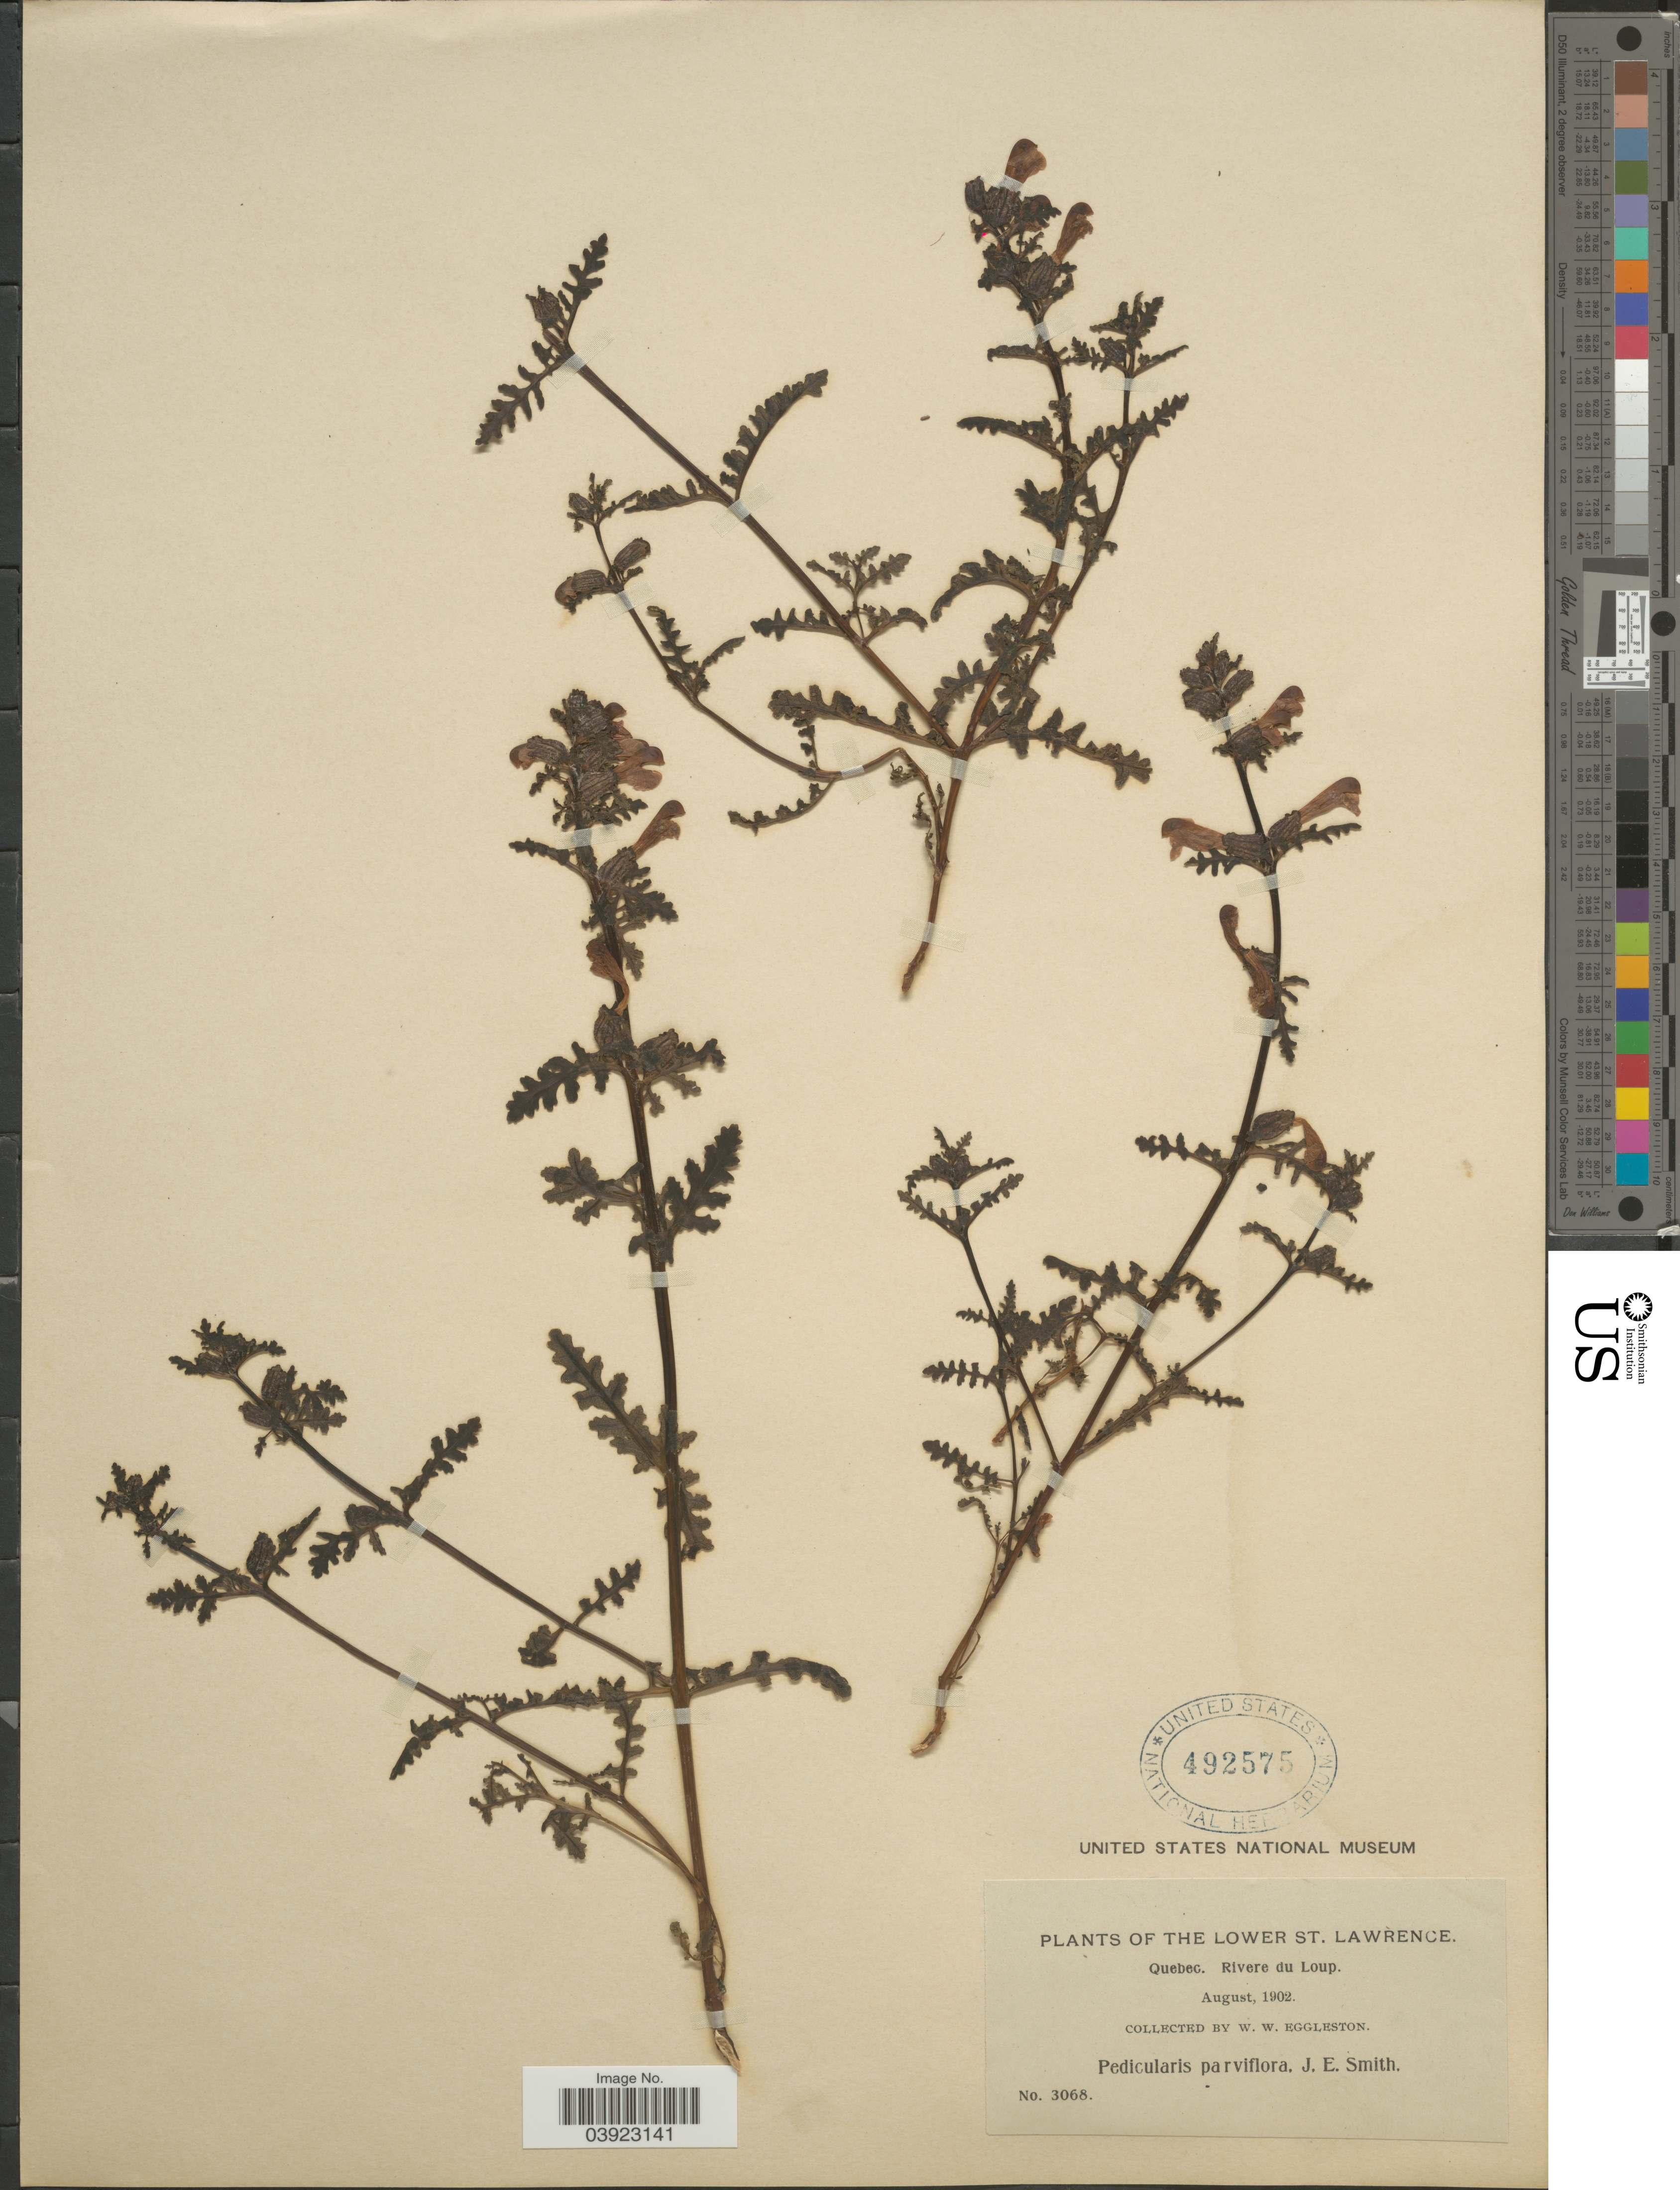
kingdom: Plantae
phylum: Tracheophyta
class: Magnoliopsida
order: Lamiales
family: Orobanchaceae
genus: Pedicularis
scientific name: Pedicularis parviflora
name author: Sm.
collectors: W. W. Eggleston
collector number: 3068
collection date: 1902-08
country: Canada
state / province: Quebec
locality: Lower St. Lawrence. Rivere du Loup.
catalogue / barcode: US 492575